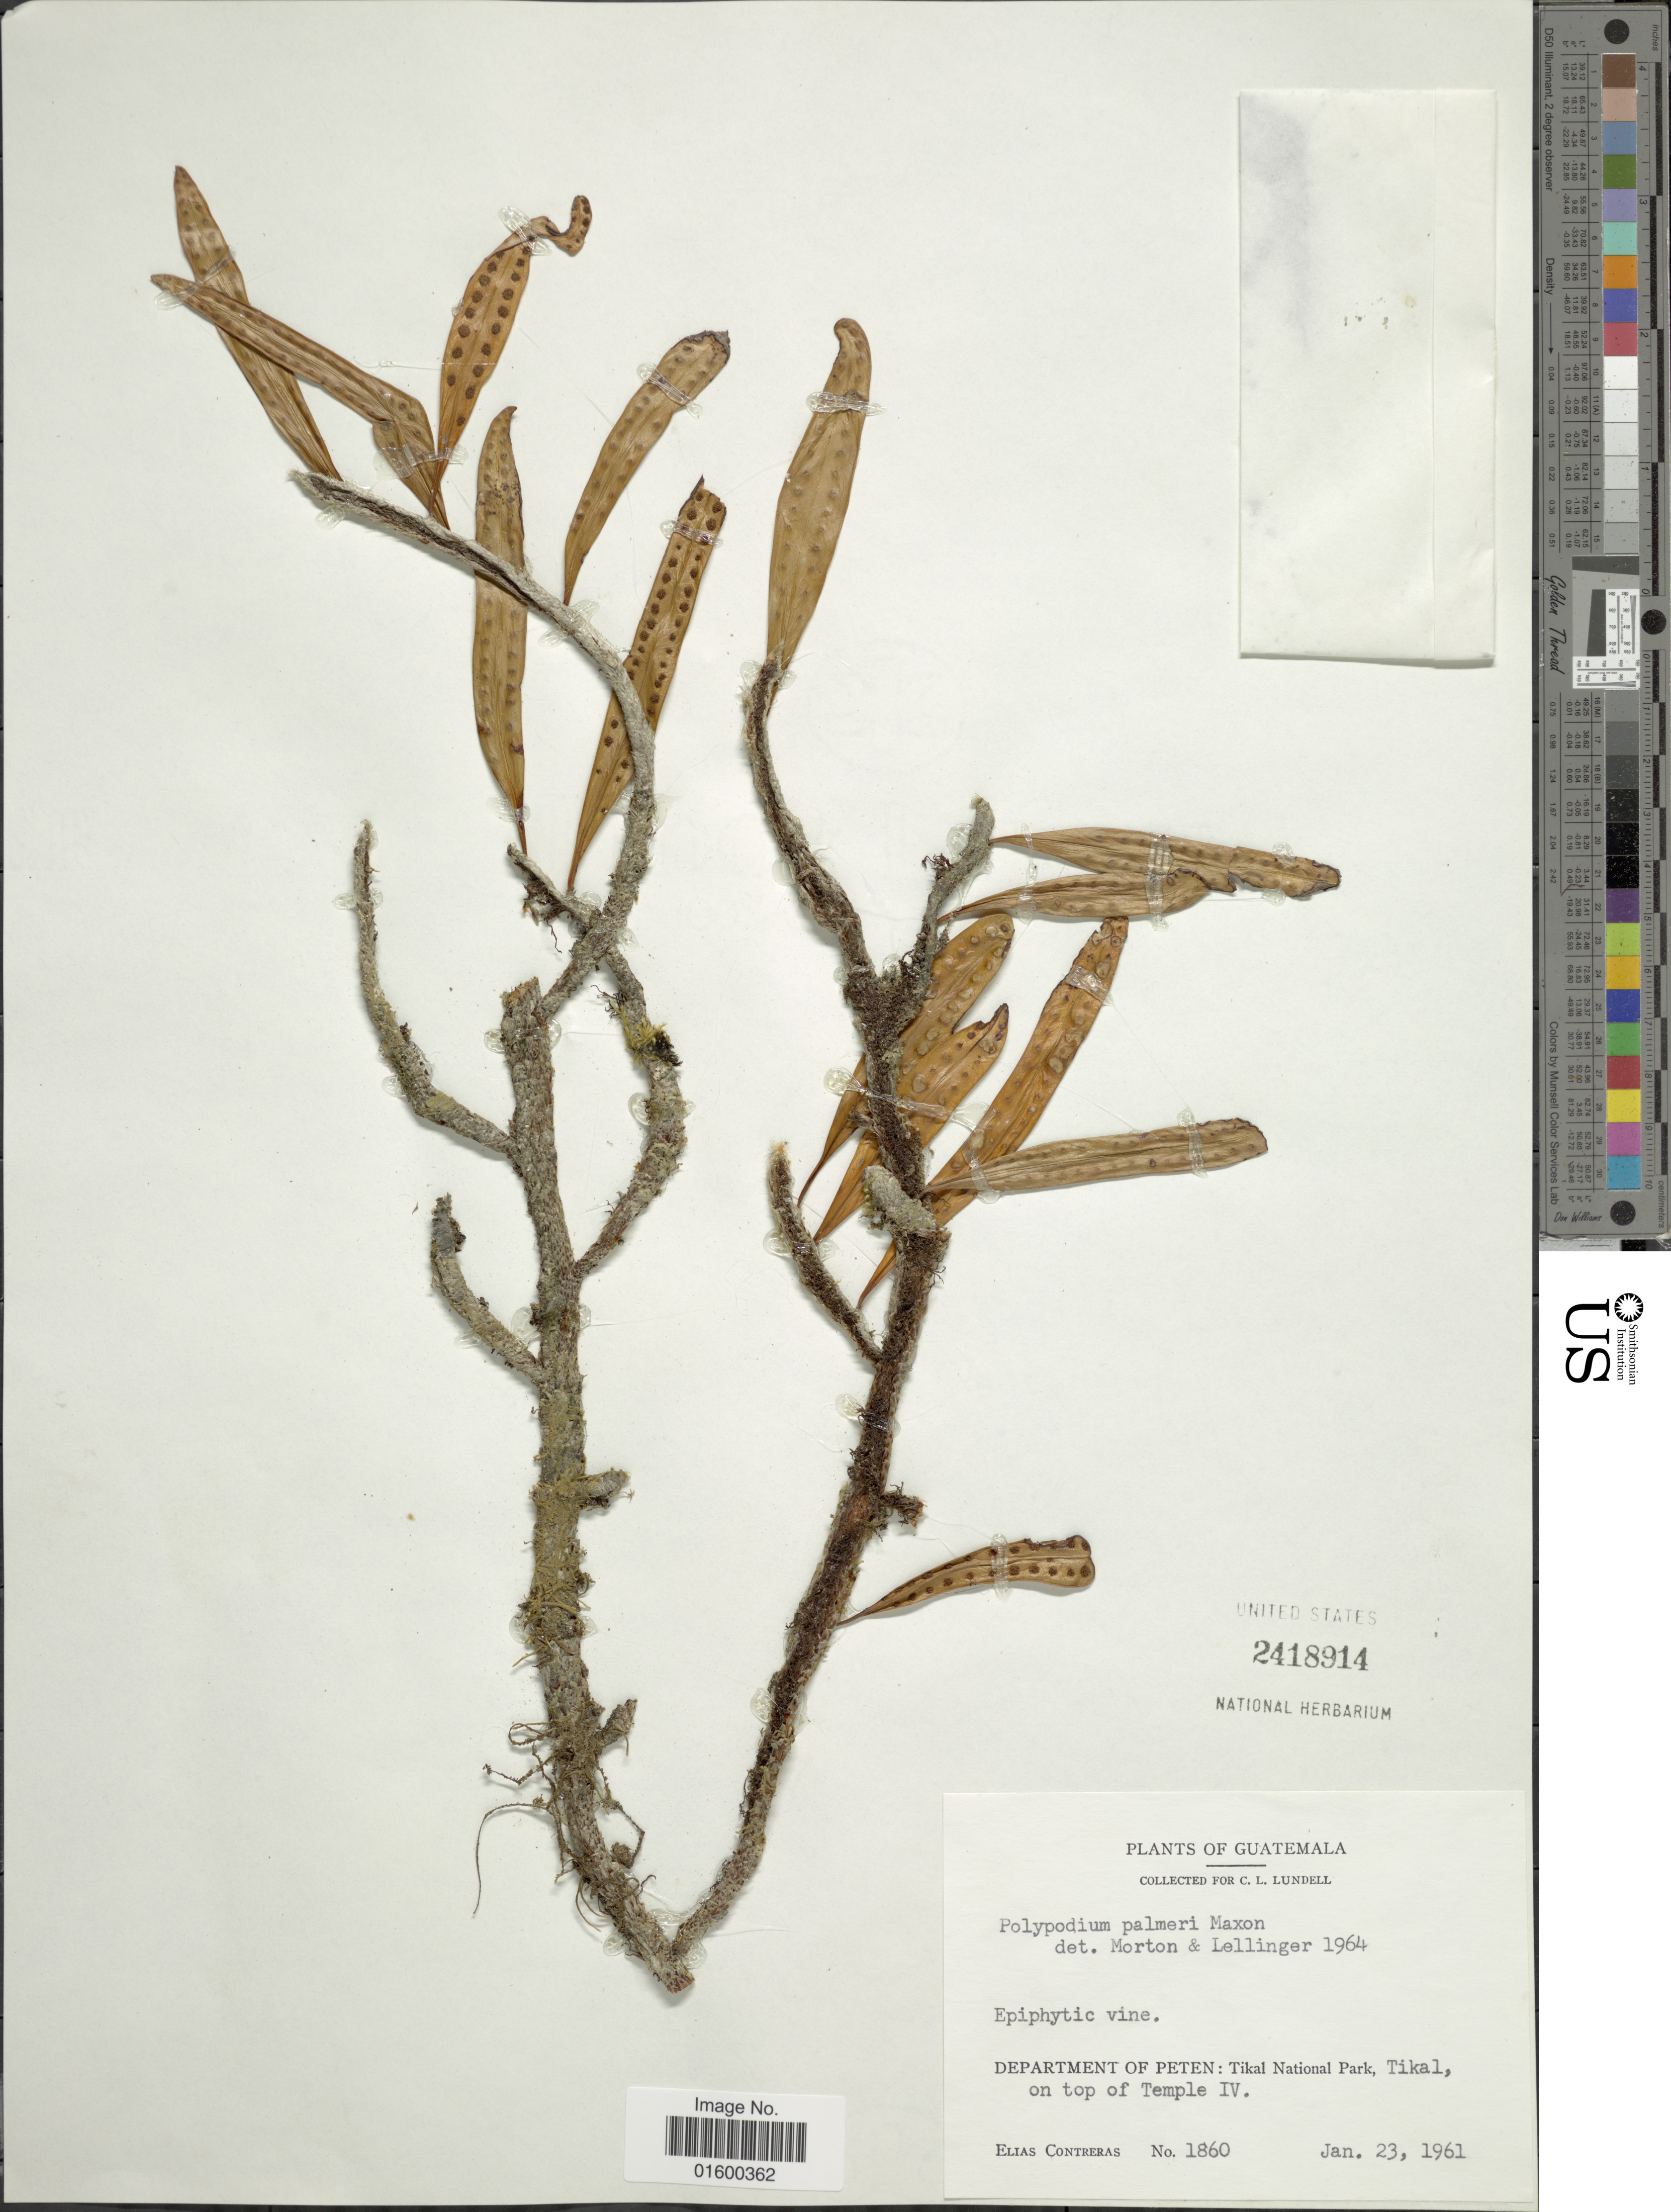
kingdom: Plantae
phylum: Tracheophyta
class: Polypodiopsida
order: Polypodiales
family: Polypodiaceae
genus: Microgramma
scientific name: Microgramma nitida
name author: (J. Sm.) A.R. Sm.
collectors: E. Contreras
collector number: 1860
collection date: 1961-01-23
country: Guatemala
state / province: El Petén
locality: Department of Peten, Tikal National Park, Tikal, on top of Temple 4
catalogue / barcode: US 2418914